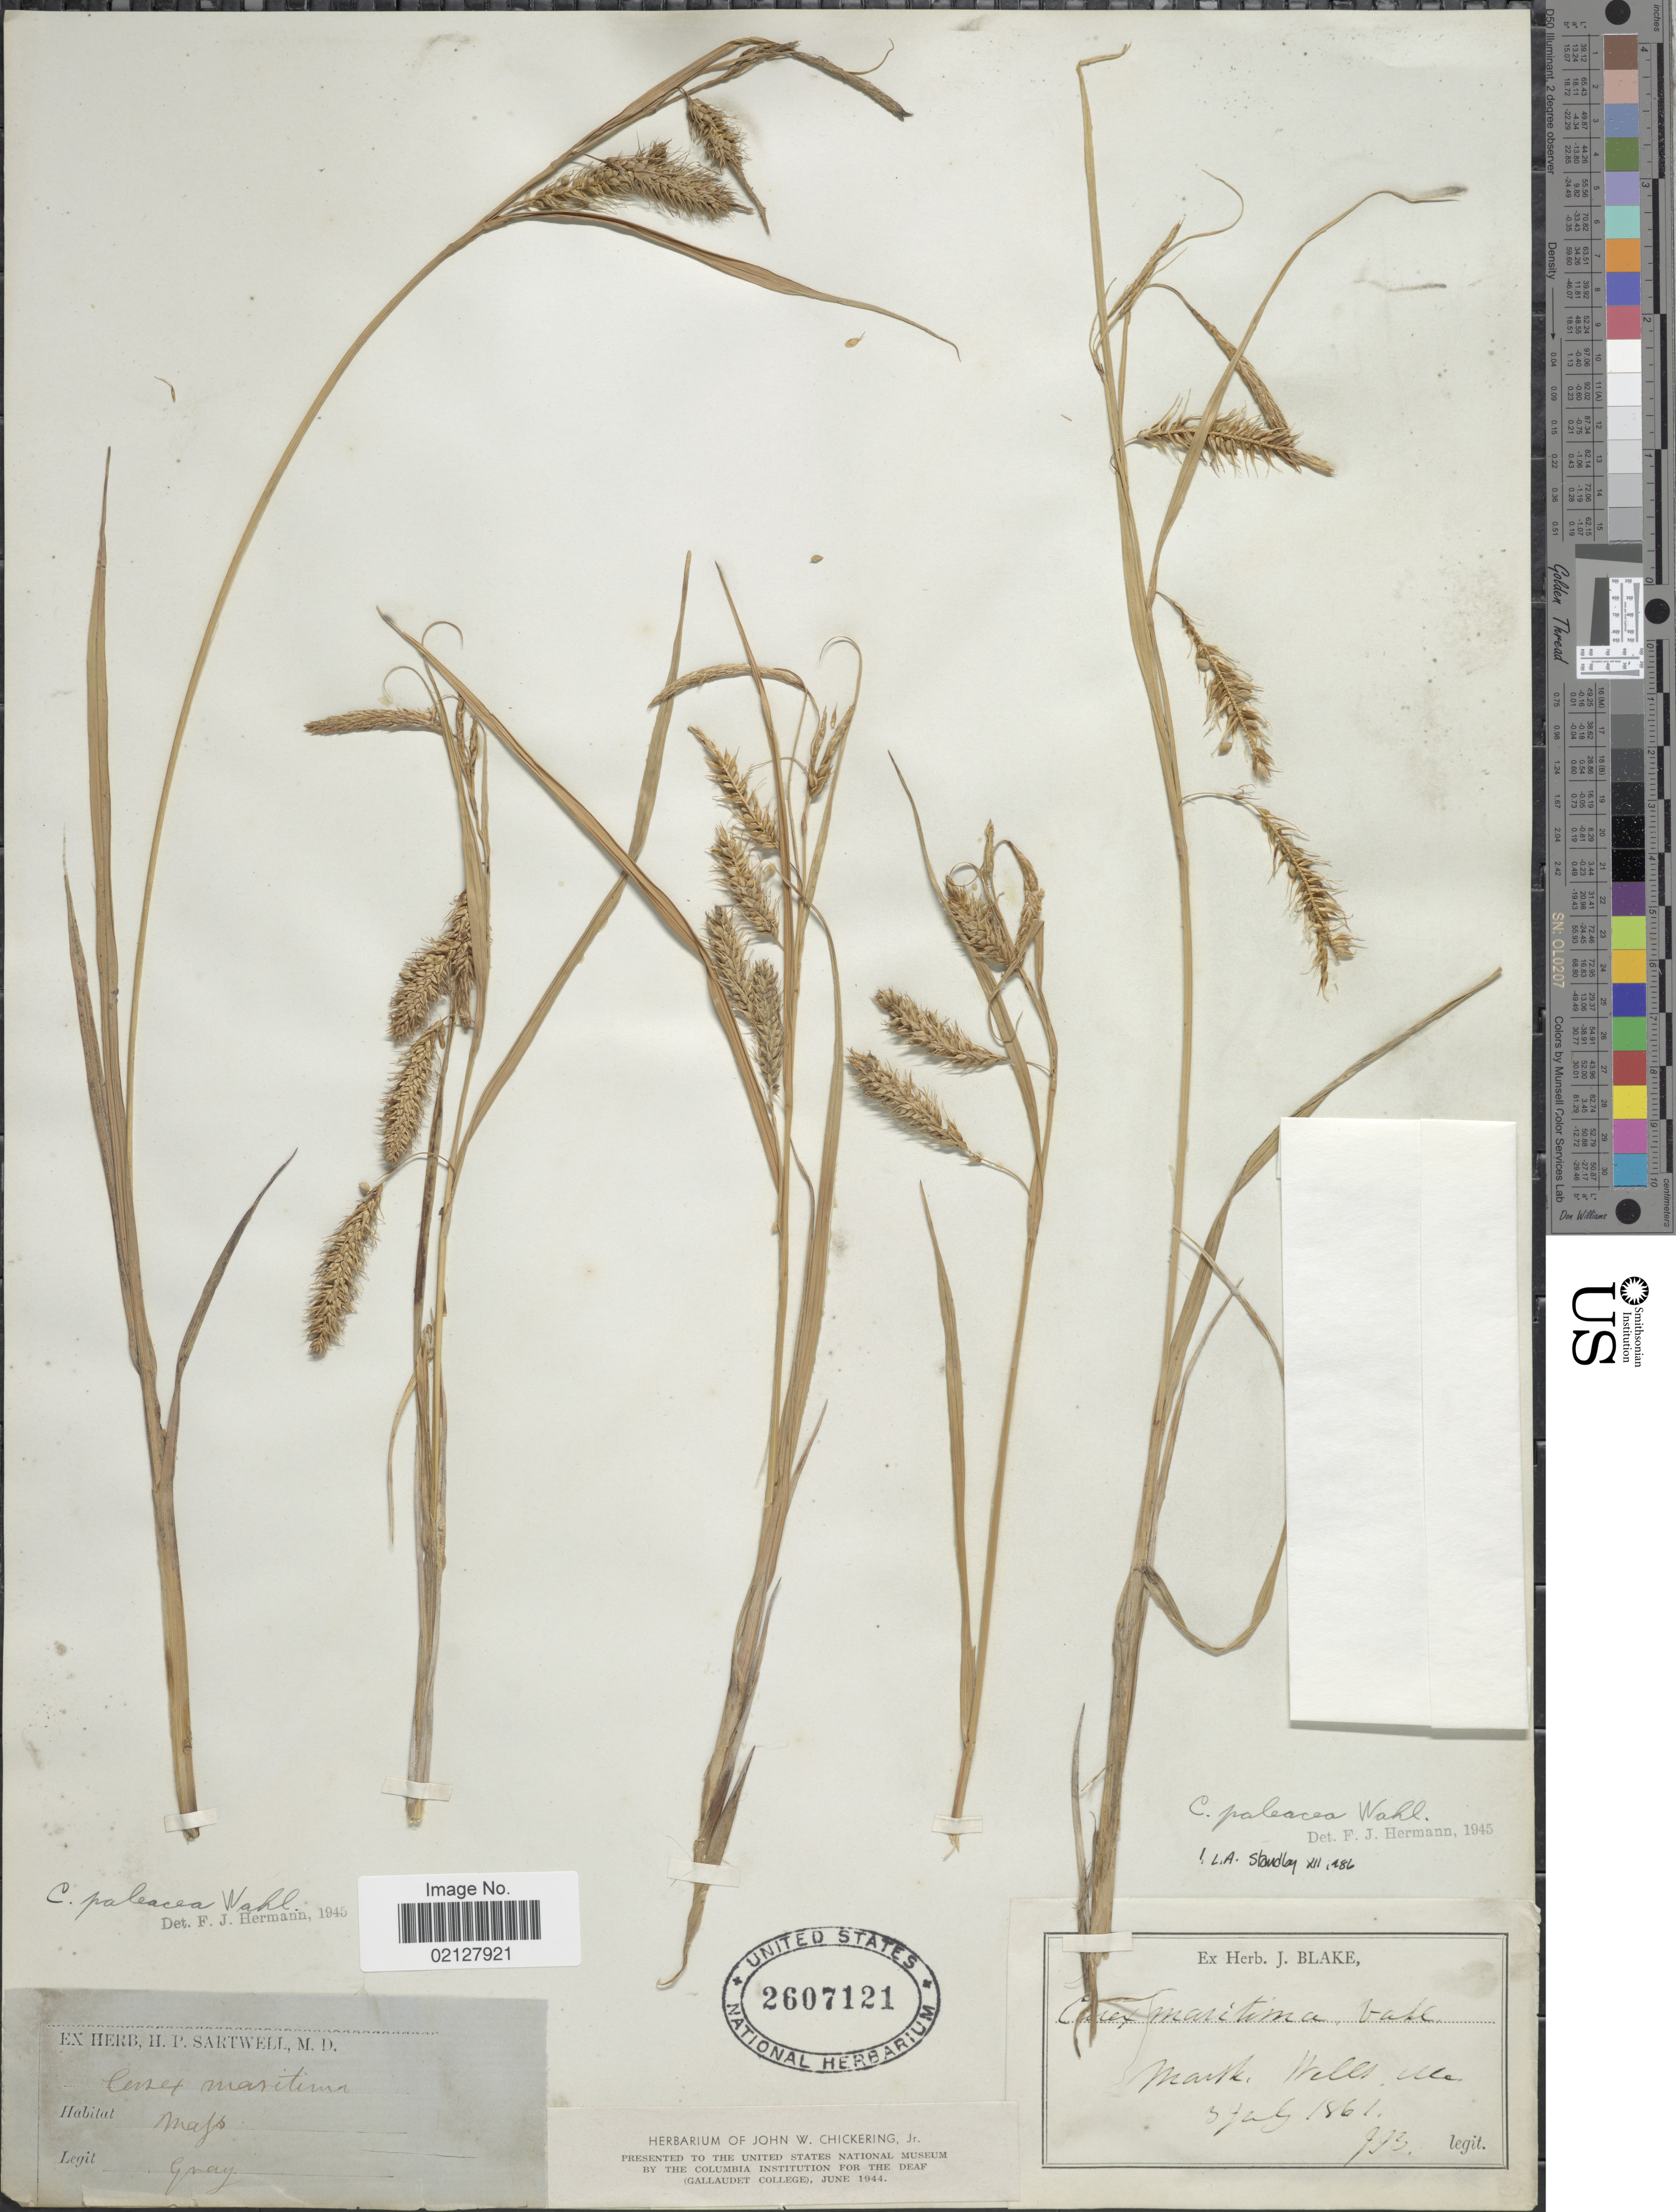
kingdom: Plantae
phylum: Tracheophyta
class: Liliopsida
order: Poales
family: Cyperaceae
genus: Carex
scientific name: Carex paleacea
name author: Schreb. ex Wahlenb.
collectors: J. Blake & -- Gray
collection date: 1861-07-03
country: United States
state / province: Maine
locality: Marsh, Wells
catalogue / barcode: US 2607121